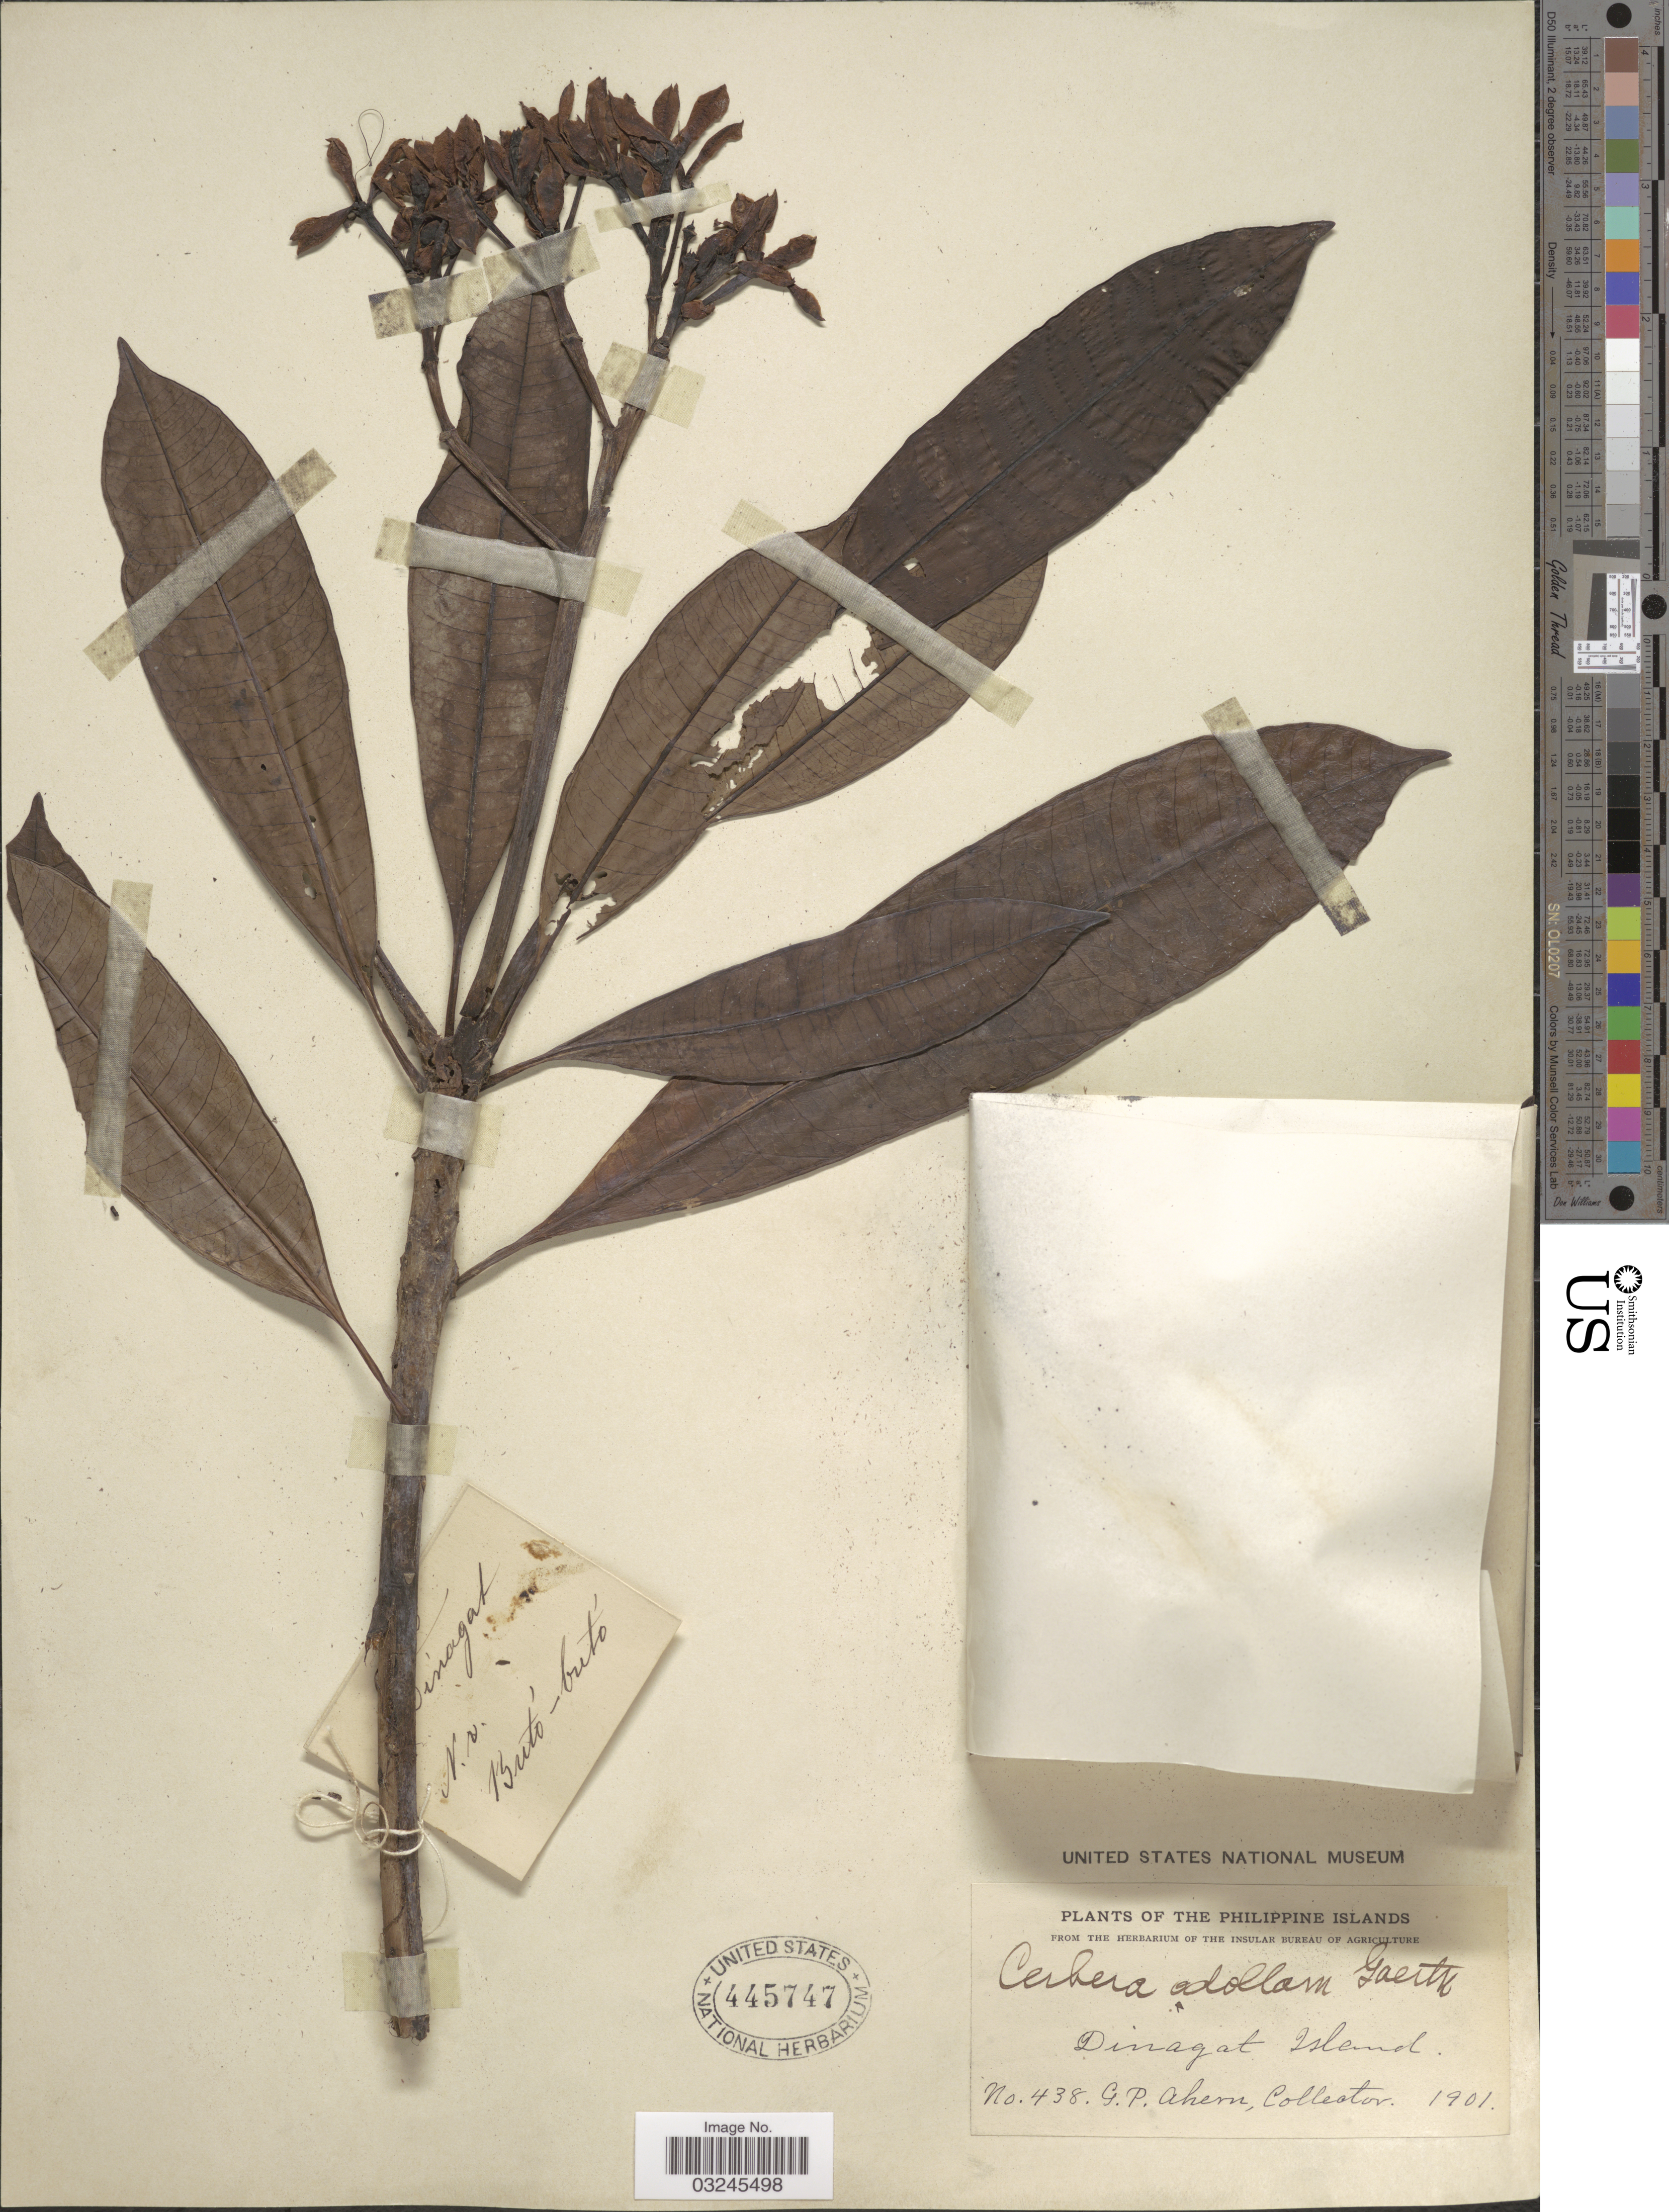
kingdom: Plantae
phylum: Tracheophyta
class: Magnoliopsida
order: Gentianales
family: Apocynaceae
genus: Cerbera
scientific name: Cerbera manghas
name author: L.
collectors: G. Ahern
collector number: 438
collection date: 1901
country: Philippines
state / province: Caraga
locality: Dinagat Island.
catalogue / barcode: US 445747